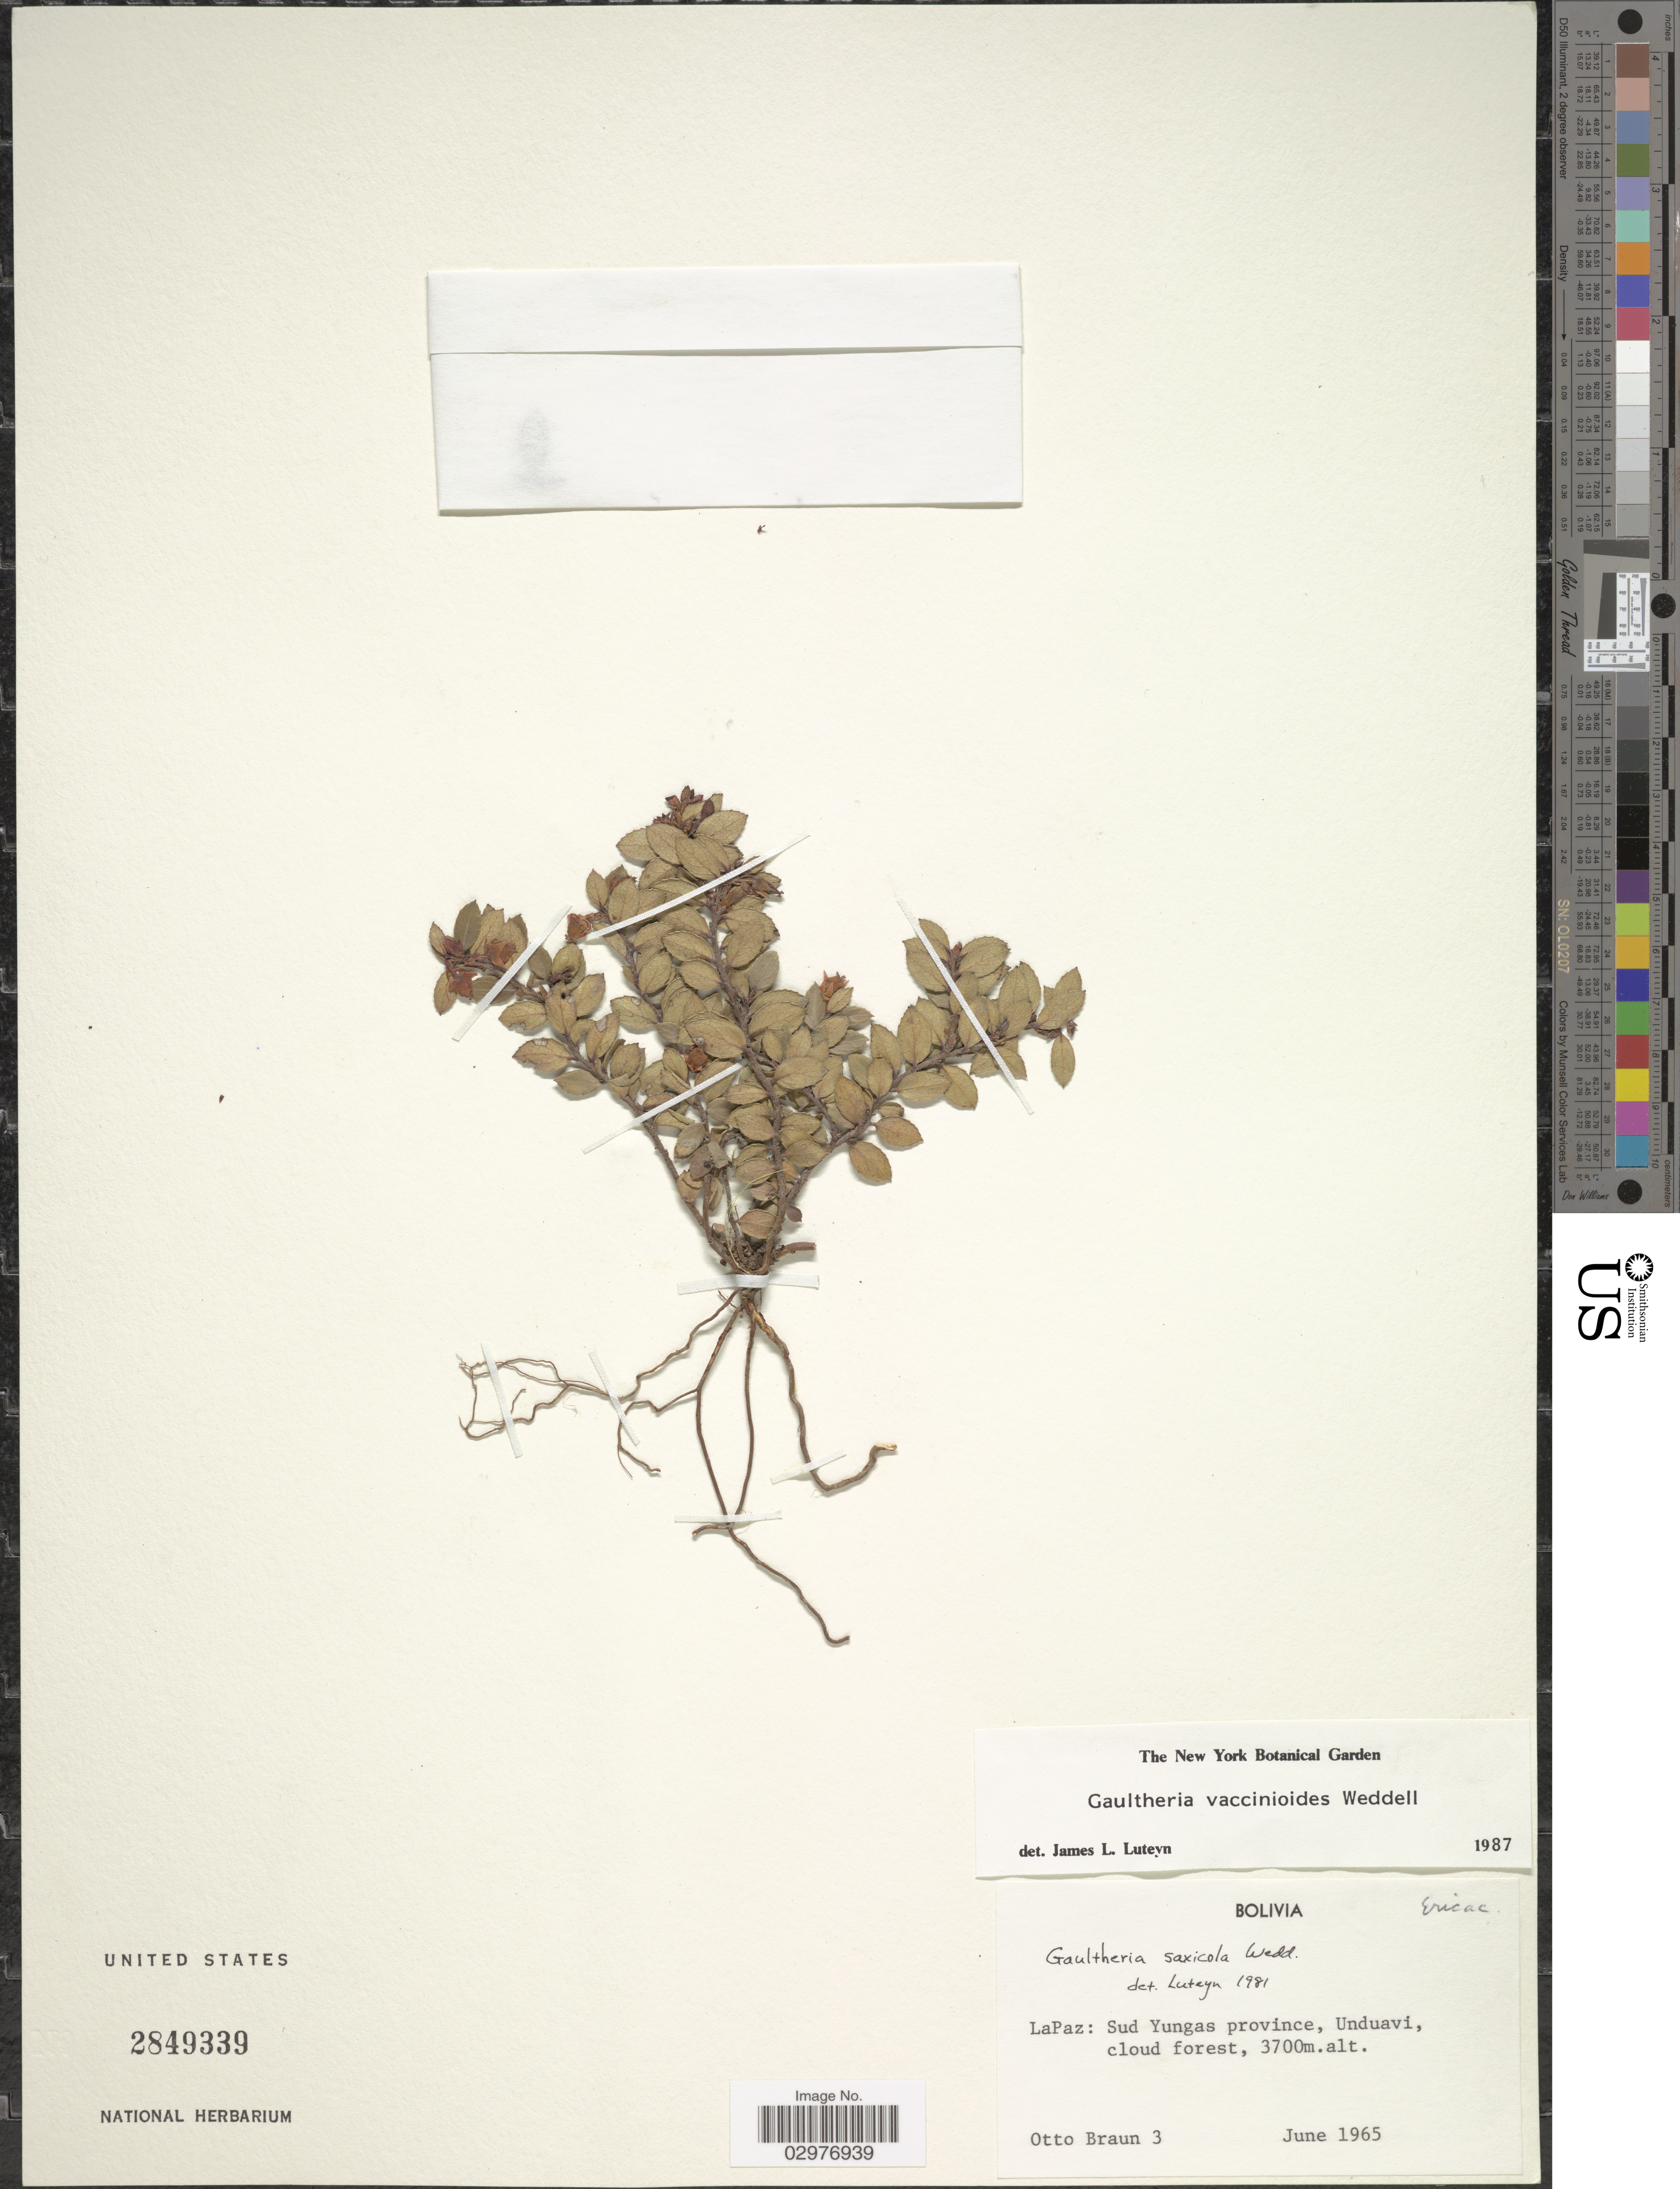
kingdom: Plantae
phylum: Tracheophyta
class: Magnoliopsida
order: Ericales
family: Ericaceae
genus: Gaultheria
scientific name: Gaultheria vaccinioides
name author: Wedd.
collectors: O. Braun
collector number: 3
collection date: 1965-06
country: Bolivia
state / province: La Paz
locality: Sud Yungas province, Unduavi, cloud forest.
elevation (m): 3700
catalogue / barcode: US 2849339